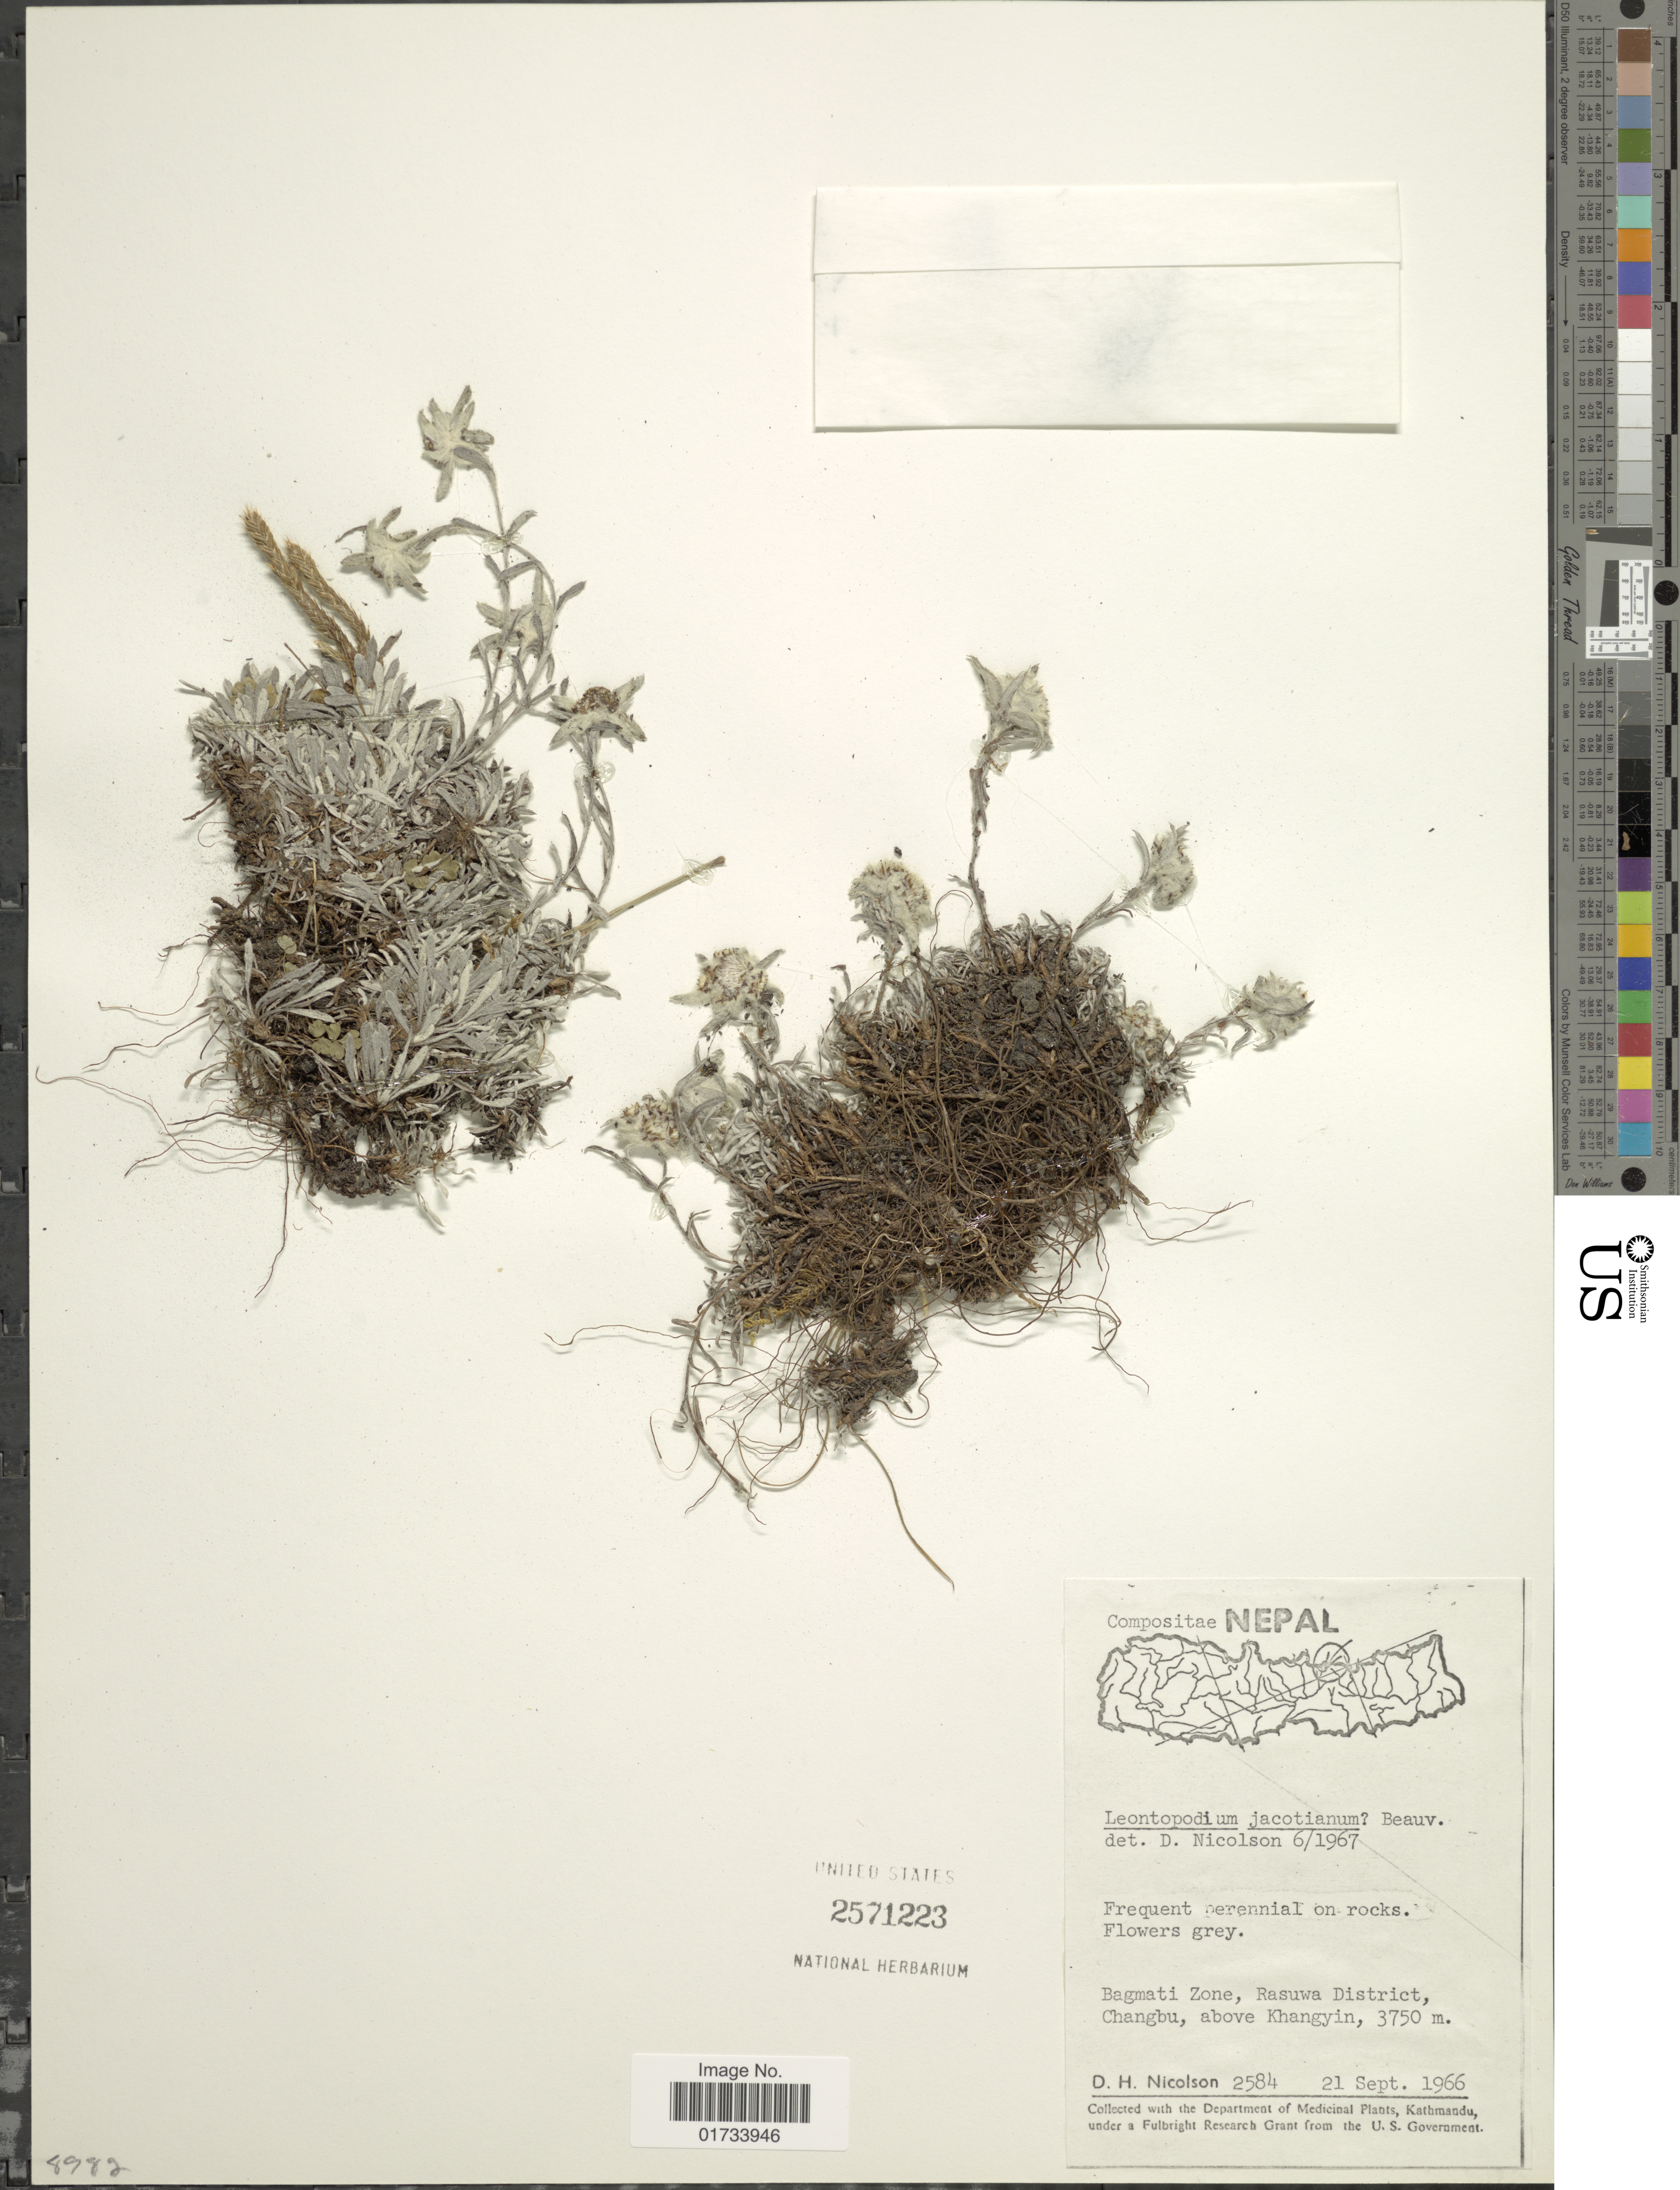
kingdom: Plantae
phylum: Tracheophyta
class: Magnoliopsida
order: Asterales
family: Asteraceae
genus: Leontopodium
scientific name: Leontopodium jacotianum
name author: Beauverd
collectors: D. H. Nicolson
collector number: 2584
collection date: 1966-09-21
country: Nepal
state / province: Bagmati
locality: Bagmati Zone, Rasuwa, District, Changbu, above Khangyin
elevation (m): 3750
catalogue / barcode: US 2571223